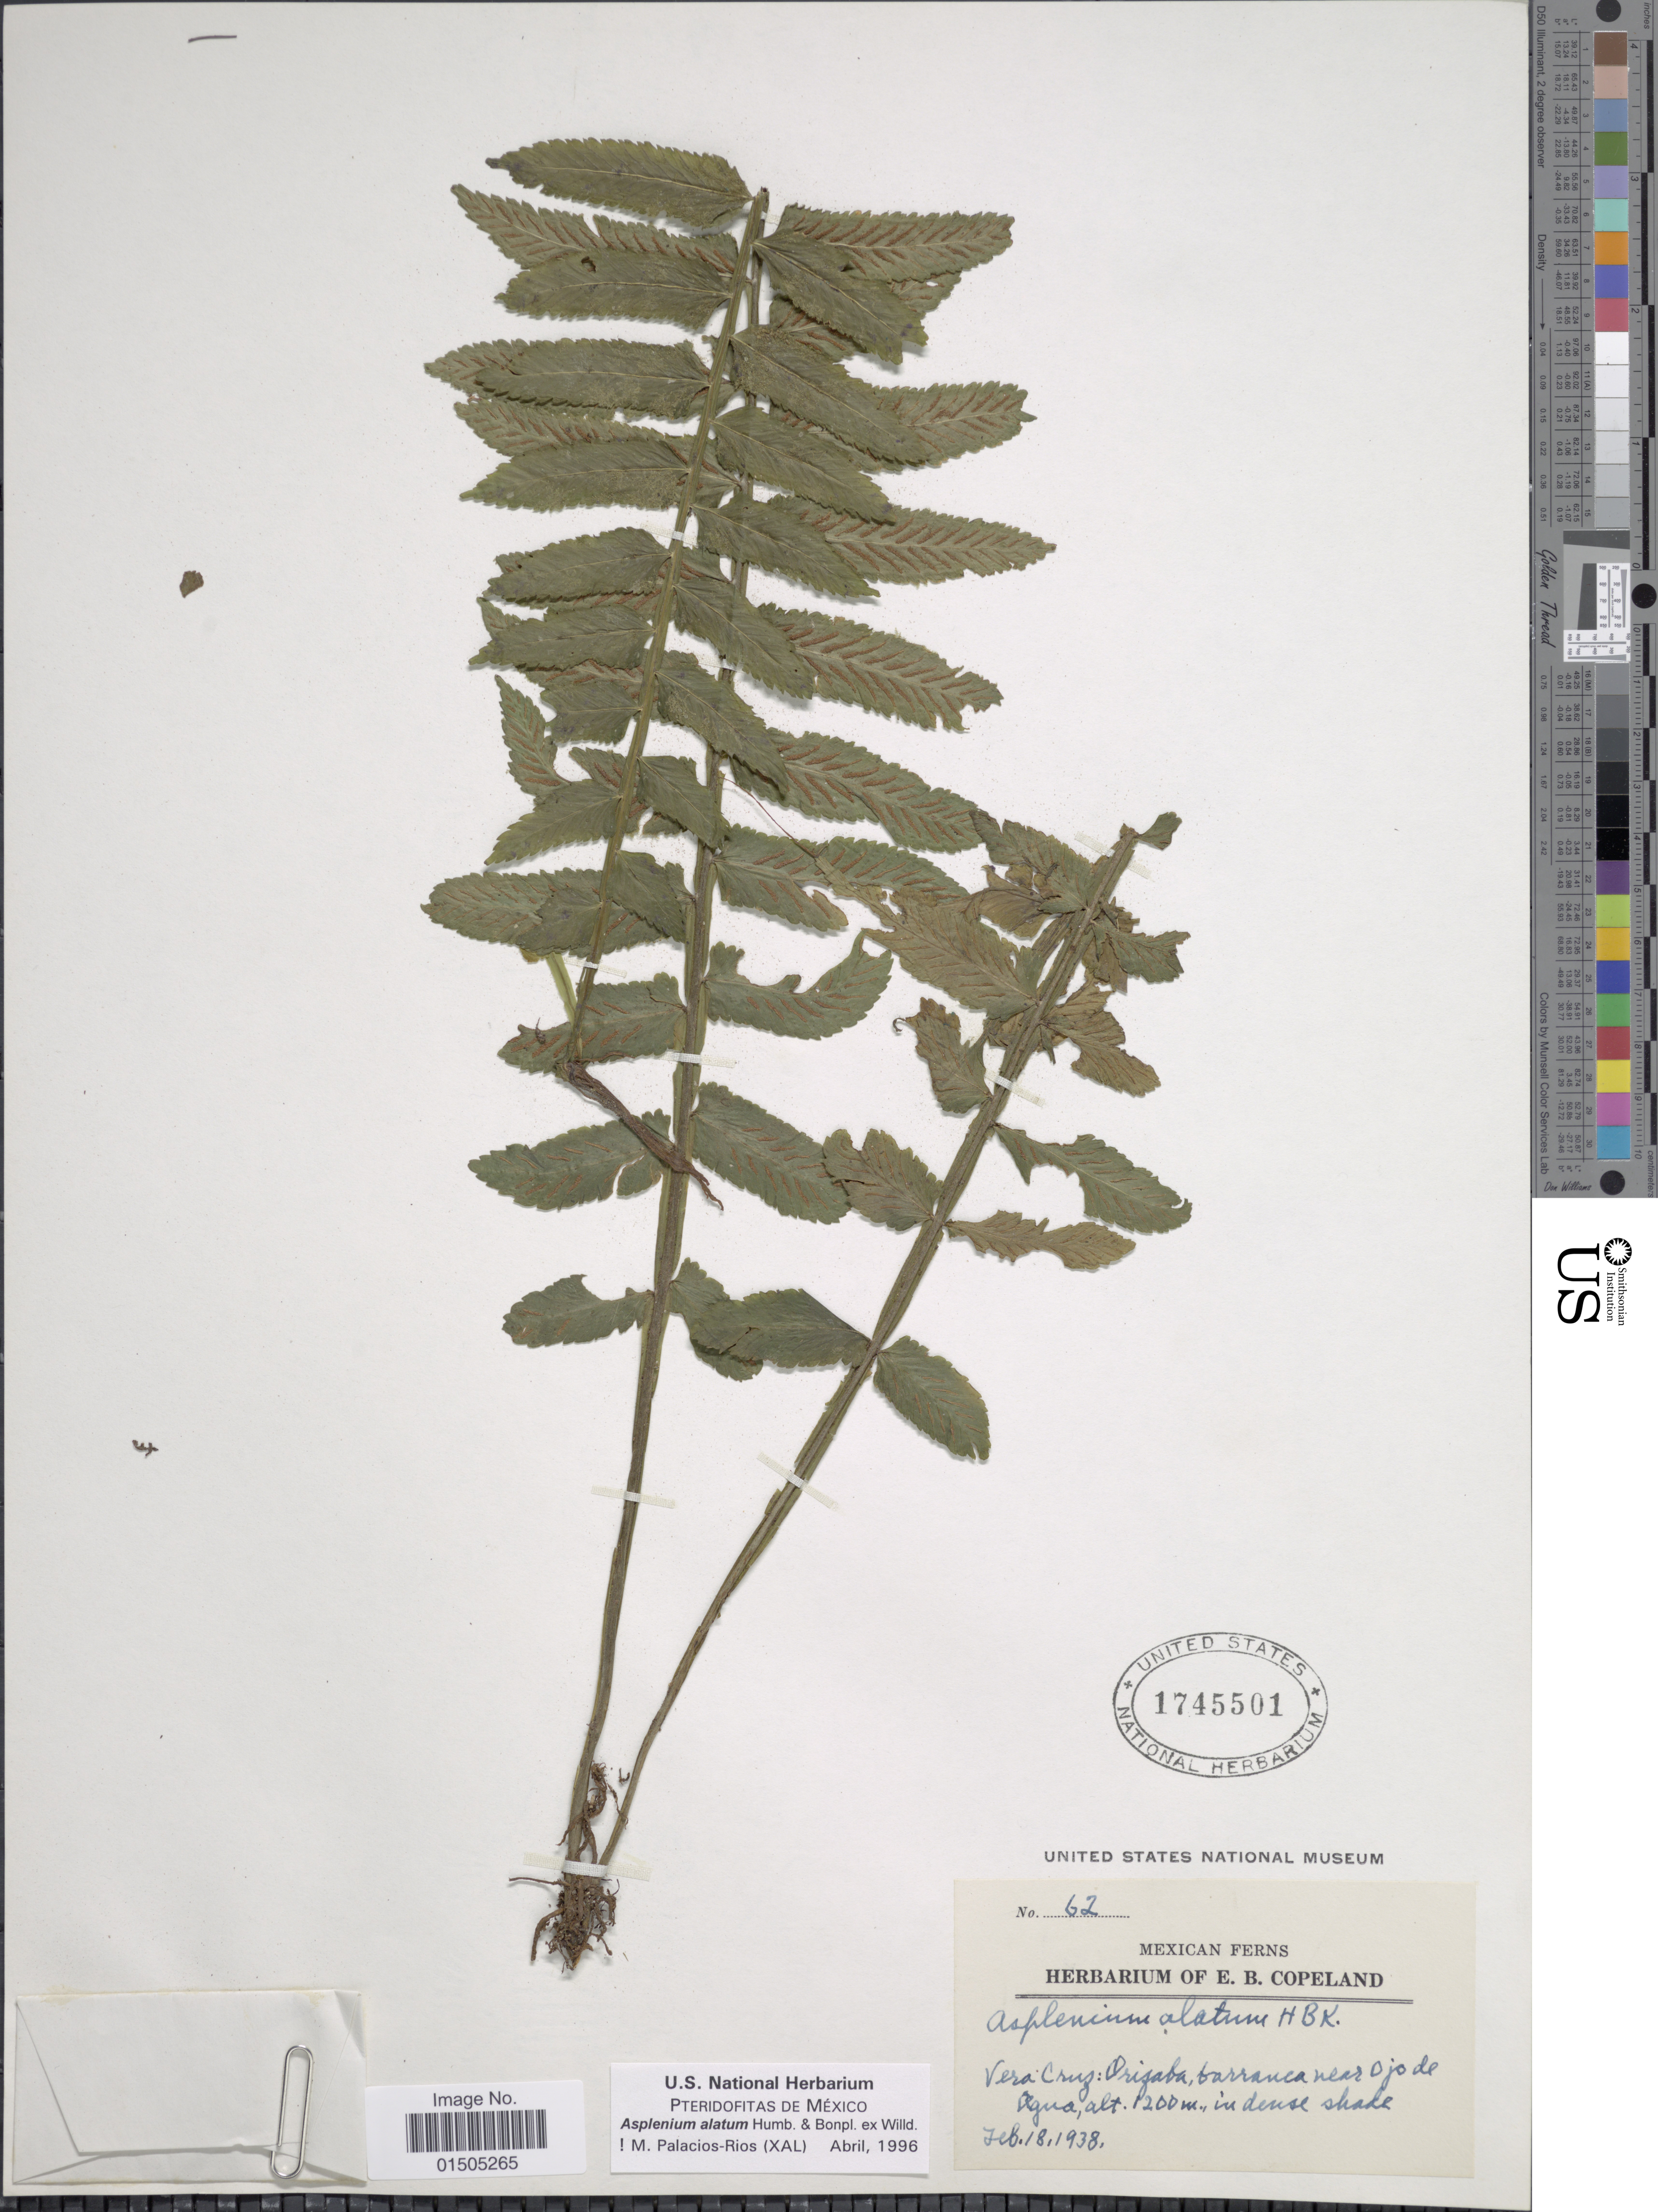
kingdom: Plantae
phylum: Tracheophyta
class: Polypodiopsida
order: Polypodiales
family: Aspleniaceae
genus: Asplenium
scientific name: Asplenium alatum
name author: Humb. & Bonpl. ex Willd.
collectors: ex herb. E. B. Copeland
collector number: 62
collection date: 1938-02-18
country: Mexico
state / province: Veracruz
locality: Orizaba, barranca near Ojode Agua.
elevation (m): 1200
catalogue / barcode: US 1745501